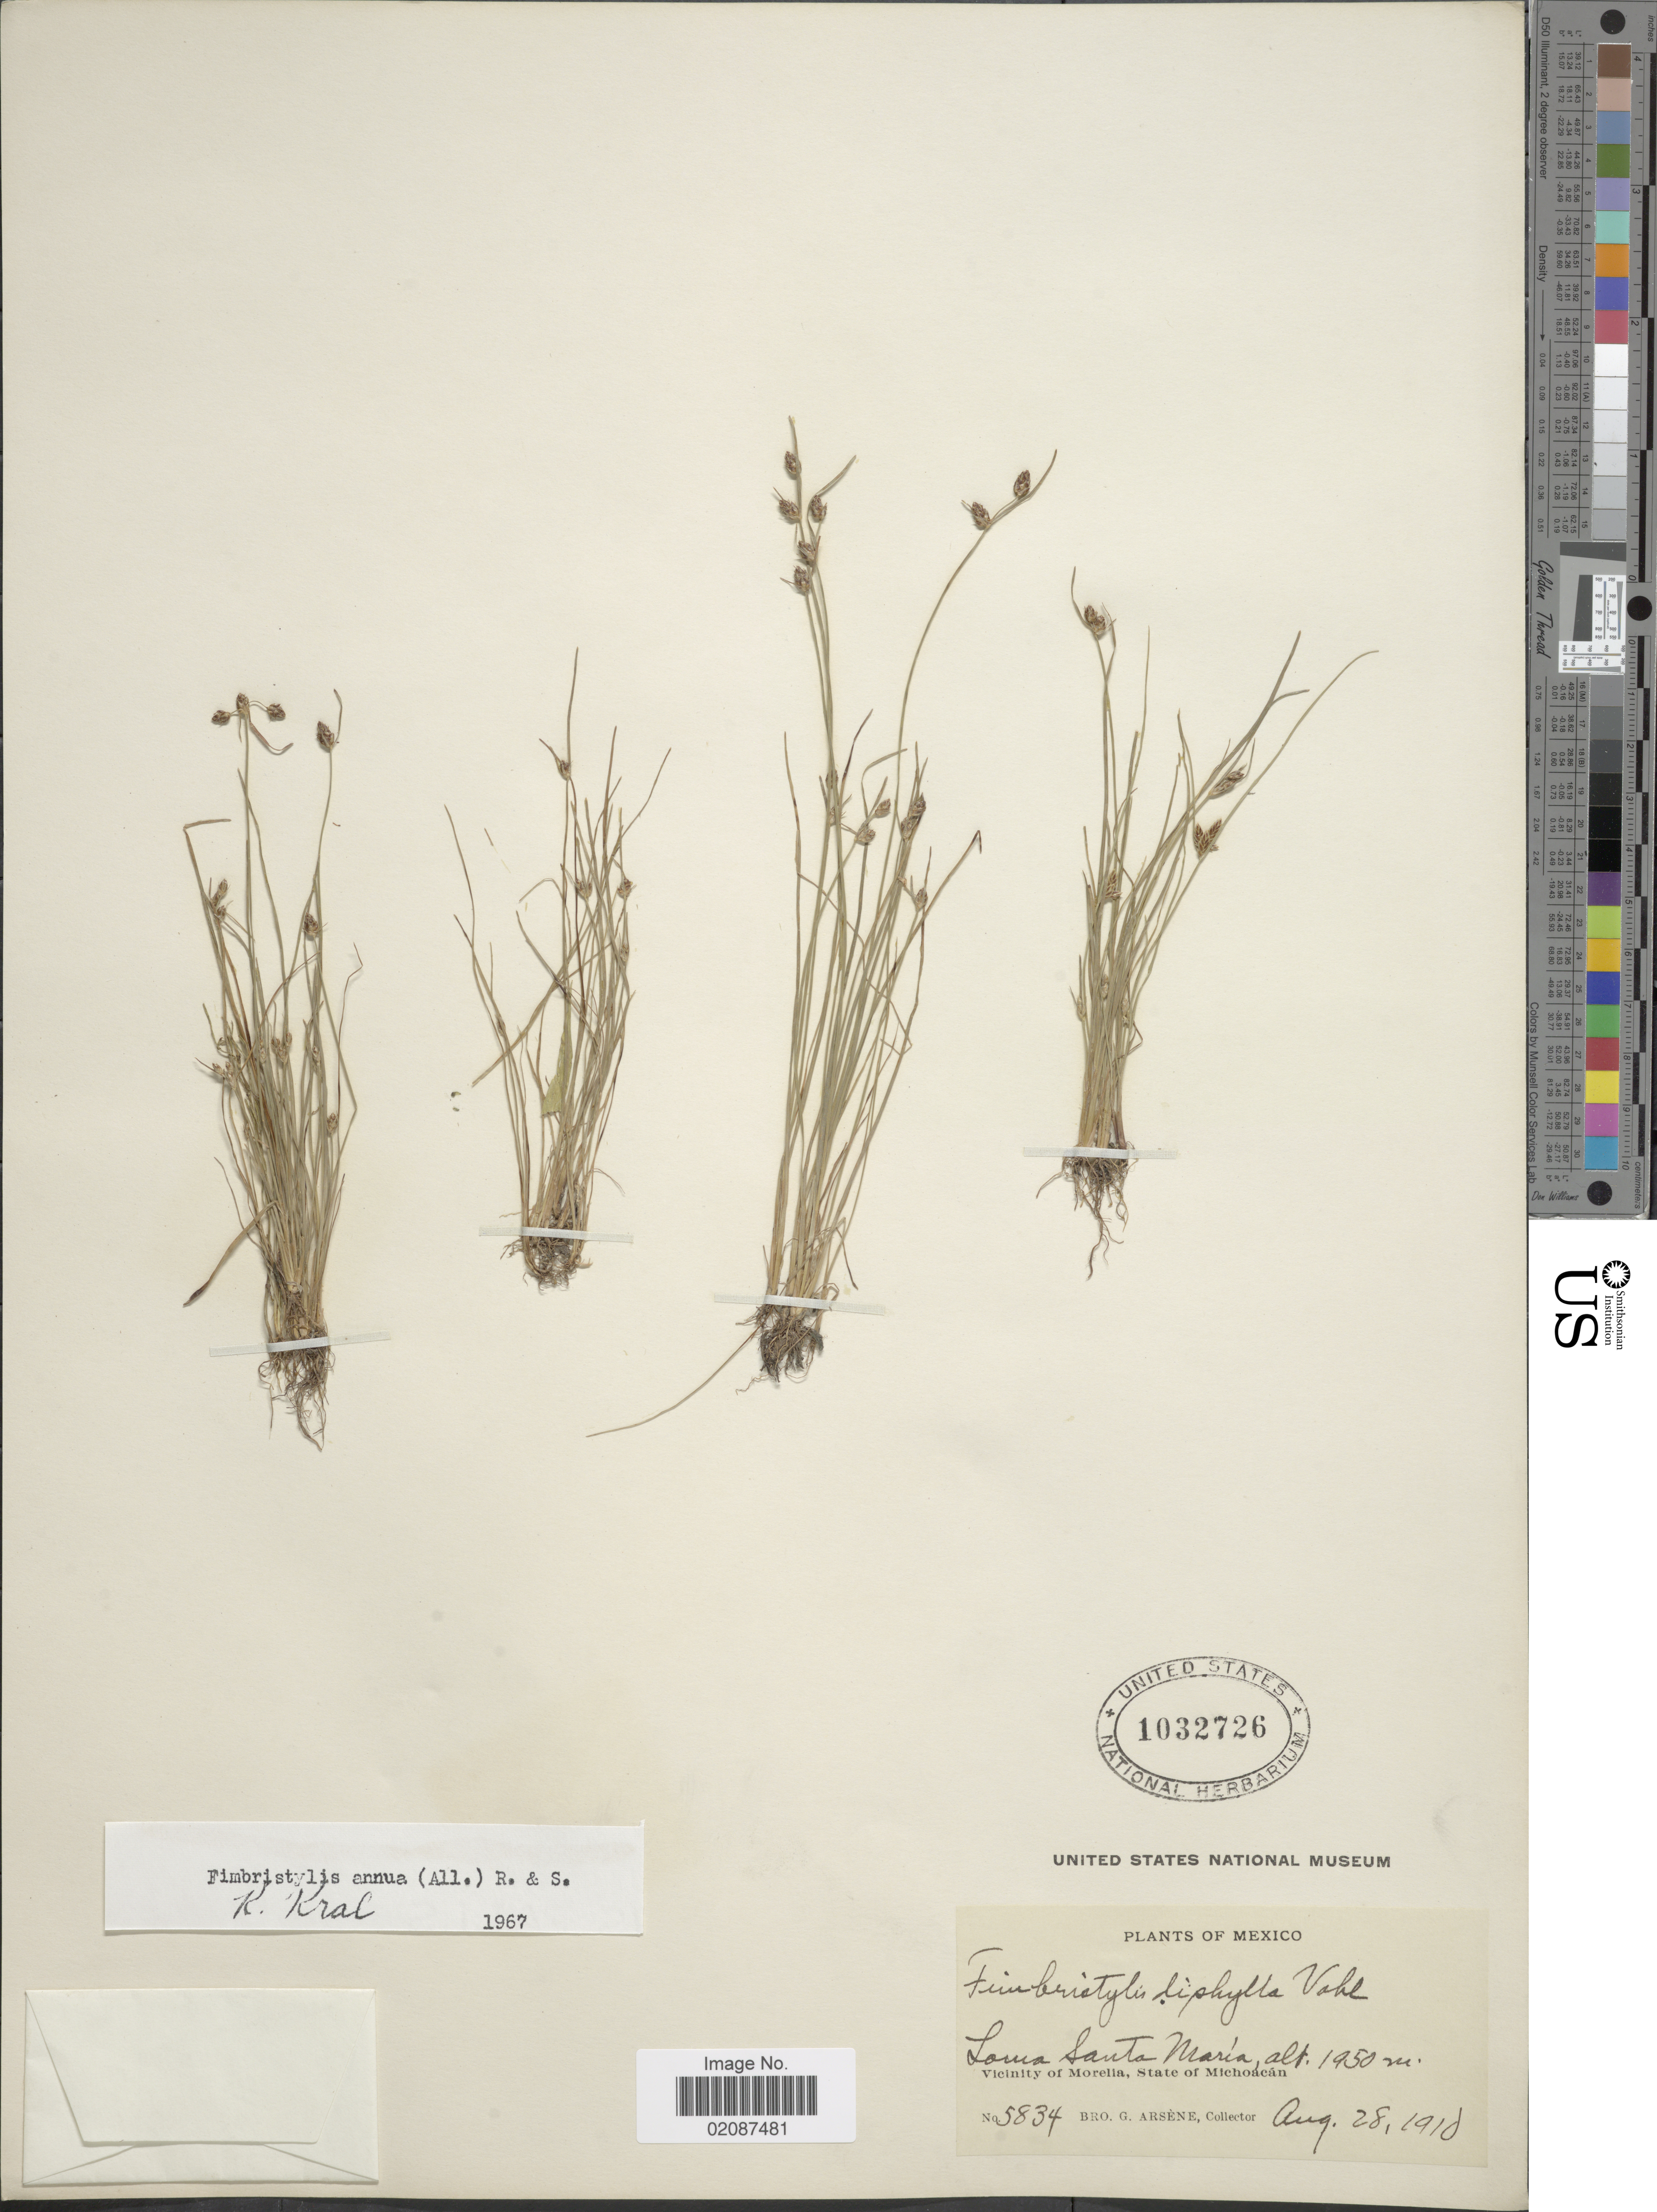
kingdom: Plantae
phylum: Tracheophyta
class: Liliopsida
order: Poales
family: Cyperaceae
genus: Fimbristylis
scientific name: Fimbristylis annua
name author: (All.) Roem. & Schult.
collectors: Bro. G. Arsène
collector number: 5834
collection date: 1910-08-28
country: Mexico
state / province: Michoacán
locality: Loma Santa Maria, Vicinity of Morelia, State of Michoacan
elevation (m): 1950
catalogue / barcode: US 1032726